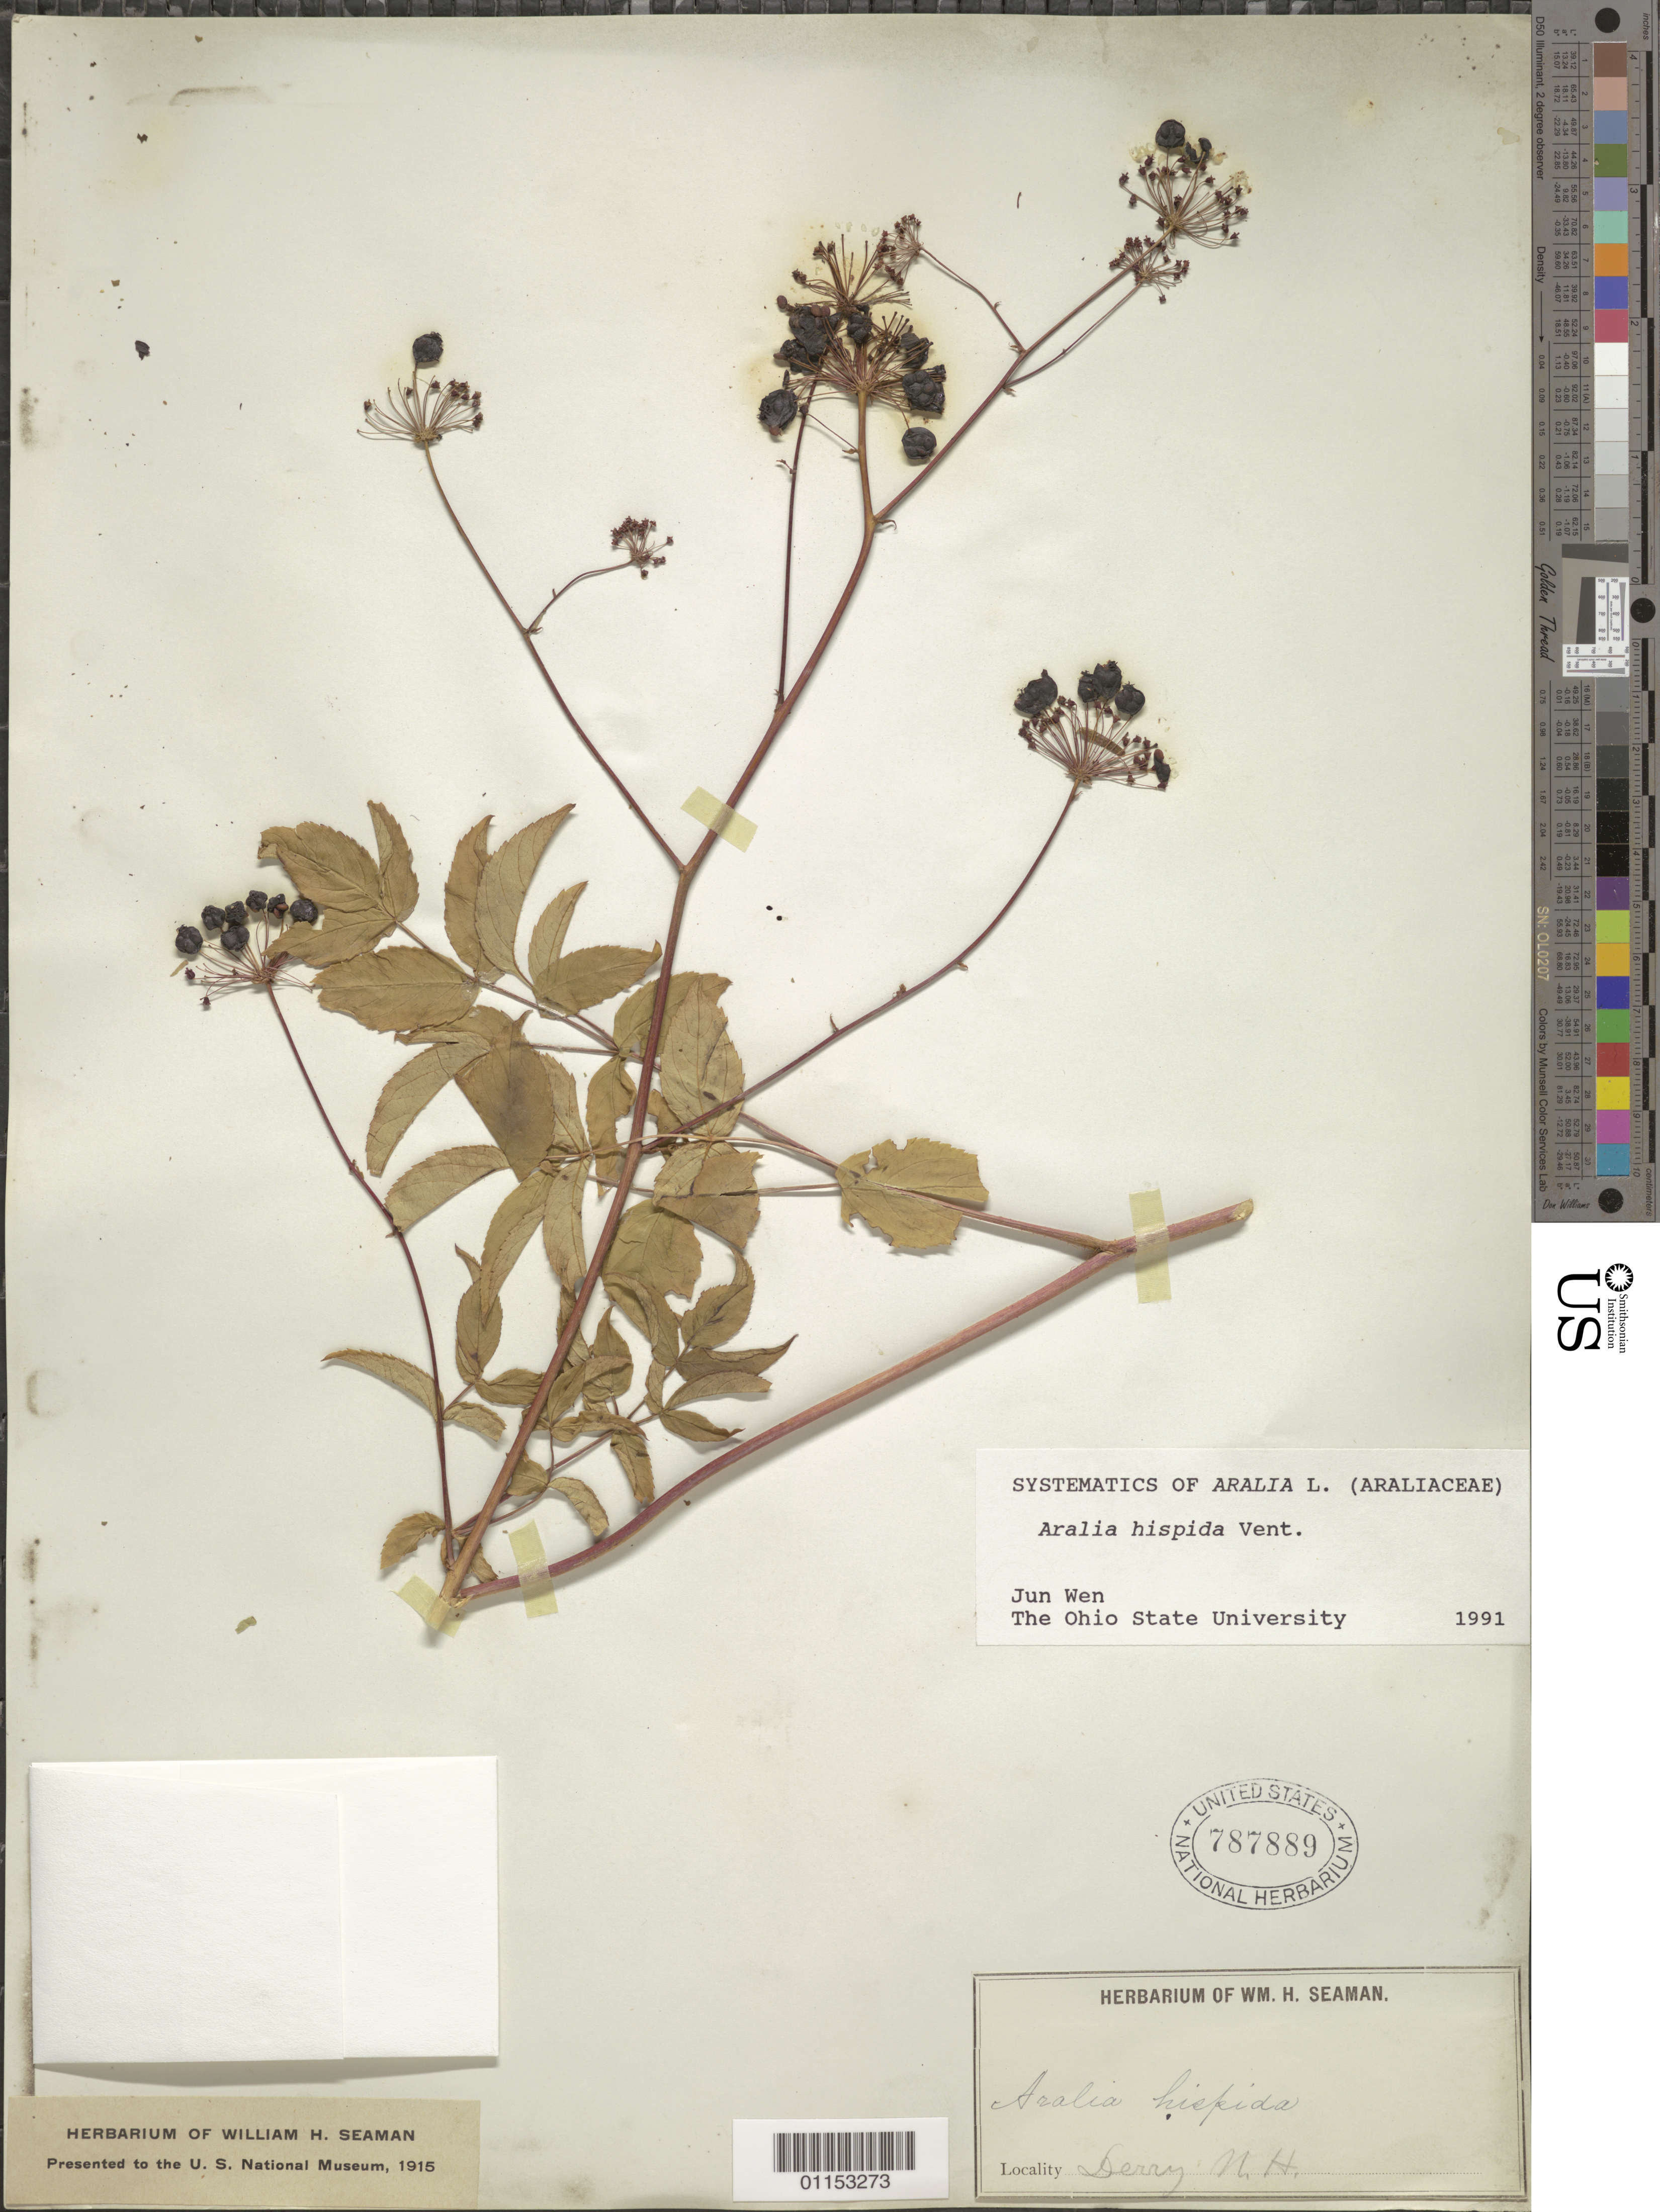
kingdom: Plantae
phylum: Tracheophyta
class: Magnoliopsida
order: Apiales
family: Araliaceae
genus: Aralia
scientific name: Aralia hispida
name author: Vent.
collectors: W. Seaman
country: United States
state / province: New Hampshire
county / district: Rockingham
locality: Derry.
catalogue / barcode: US 787889